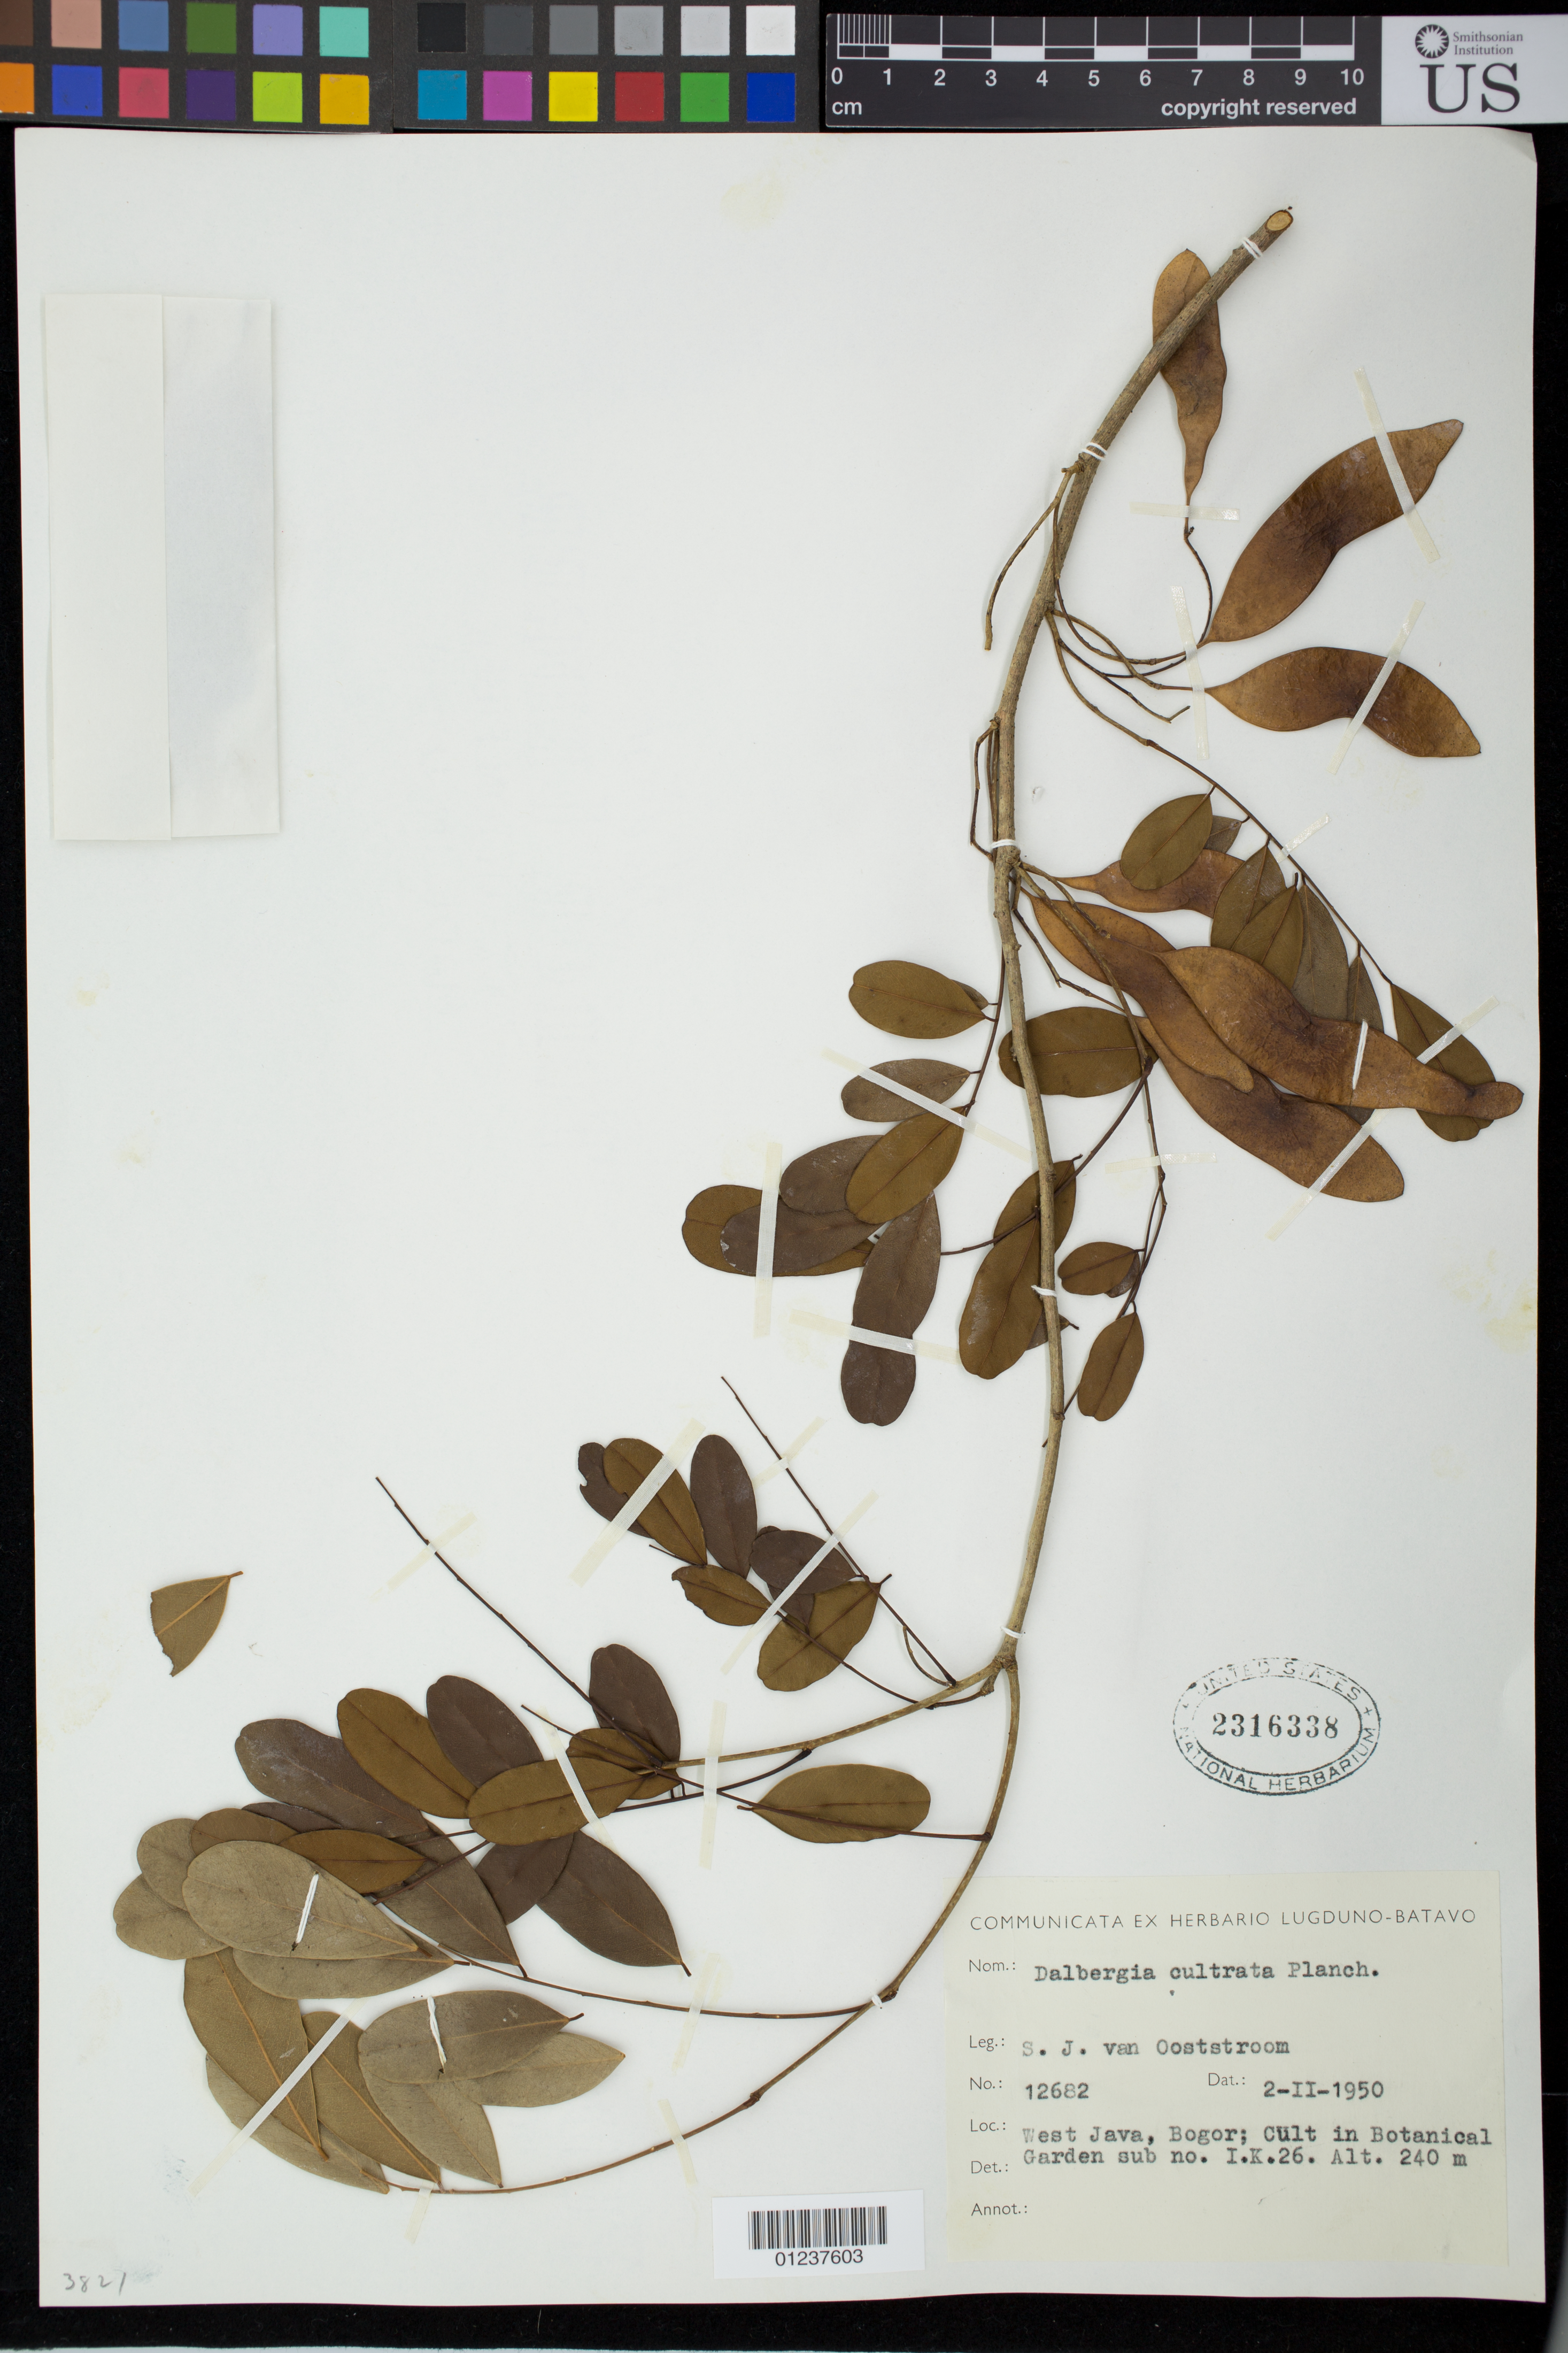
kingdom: Plantae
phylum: Tracheophyta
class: Magnoliopsida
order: Fabales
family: Fabaceae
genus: Dalbergia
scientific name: Dalbergia cultrata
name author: Graham ex Benth.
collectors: S. J. van Ooststroom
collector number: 12682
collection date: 1950-02-02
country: Indonesia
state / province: Java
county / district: Jawa Barat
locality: Bogor. Cult. In Botanical Garden sub no. I.K.26.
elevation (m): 240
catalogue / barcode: US 2316338